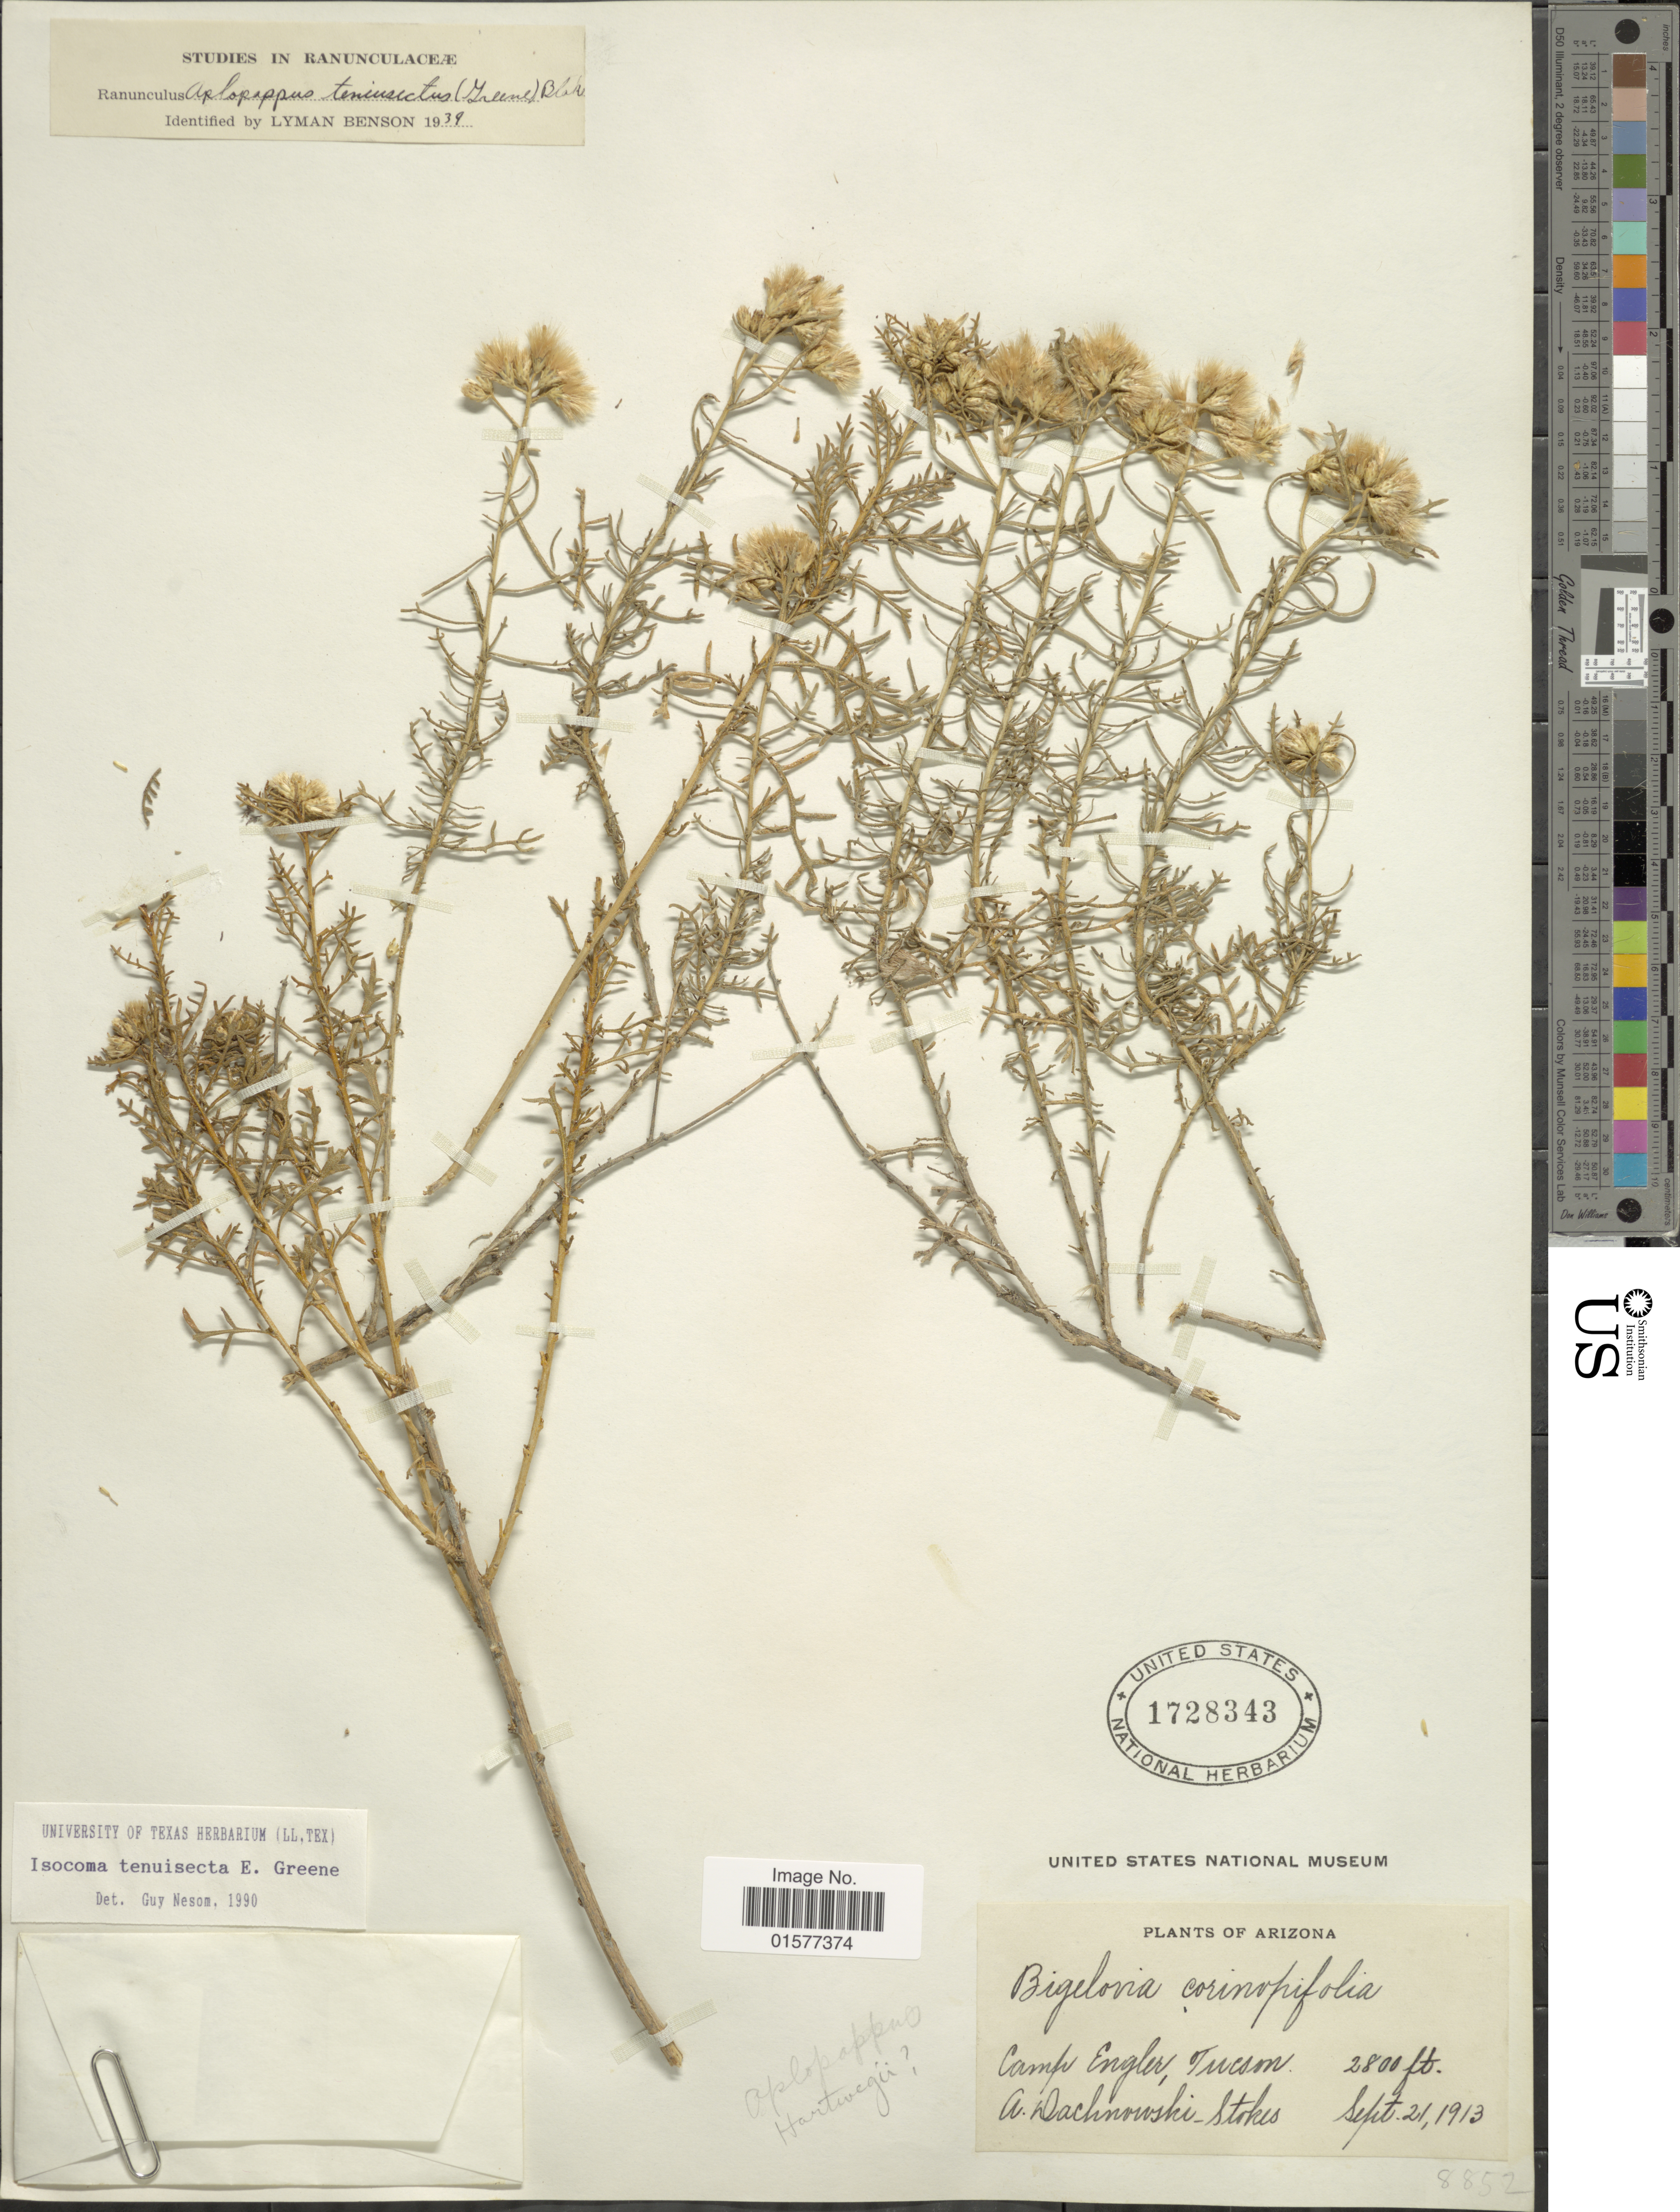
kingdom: Plantae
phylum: Tracheophyta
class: Magnoliopsida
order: Asterales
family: Asteraceae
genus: Isocoma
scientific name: Isocoma tenuisecta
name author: Greene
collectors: A. P. Dachnowski-Stokes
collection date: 1913-09-21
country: United States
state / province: Arizona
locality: Camp Engler, Tucson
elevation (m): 853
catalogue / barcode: US 1728343